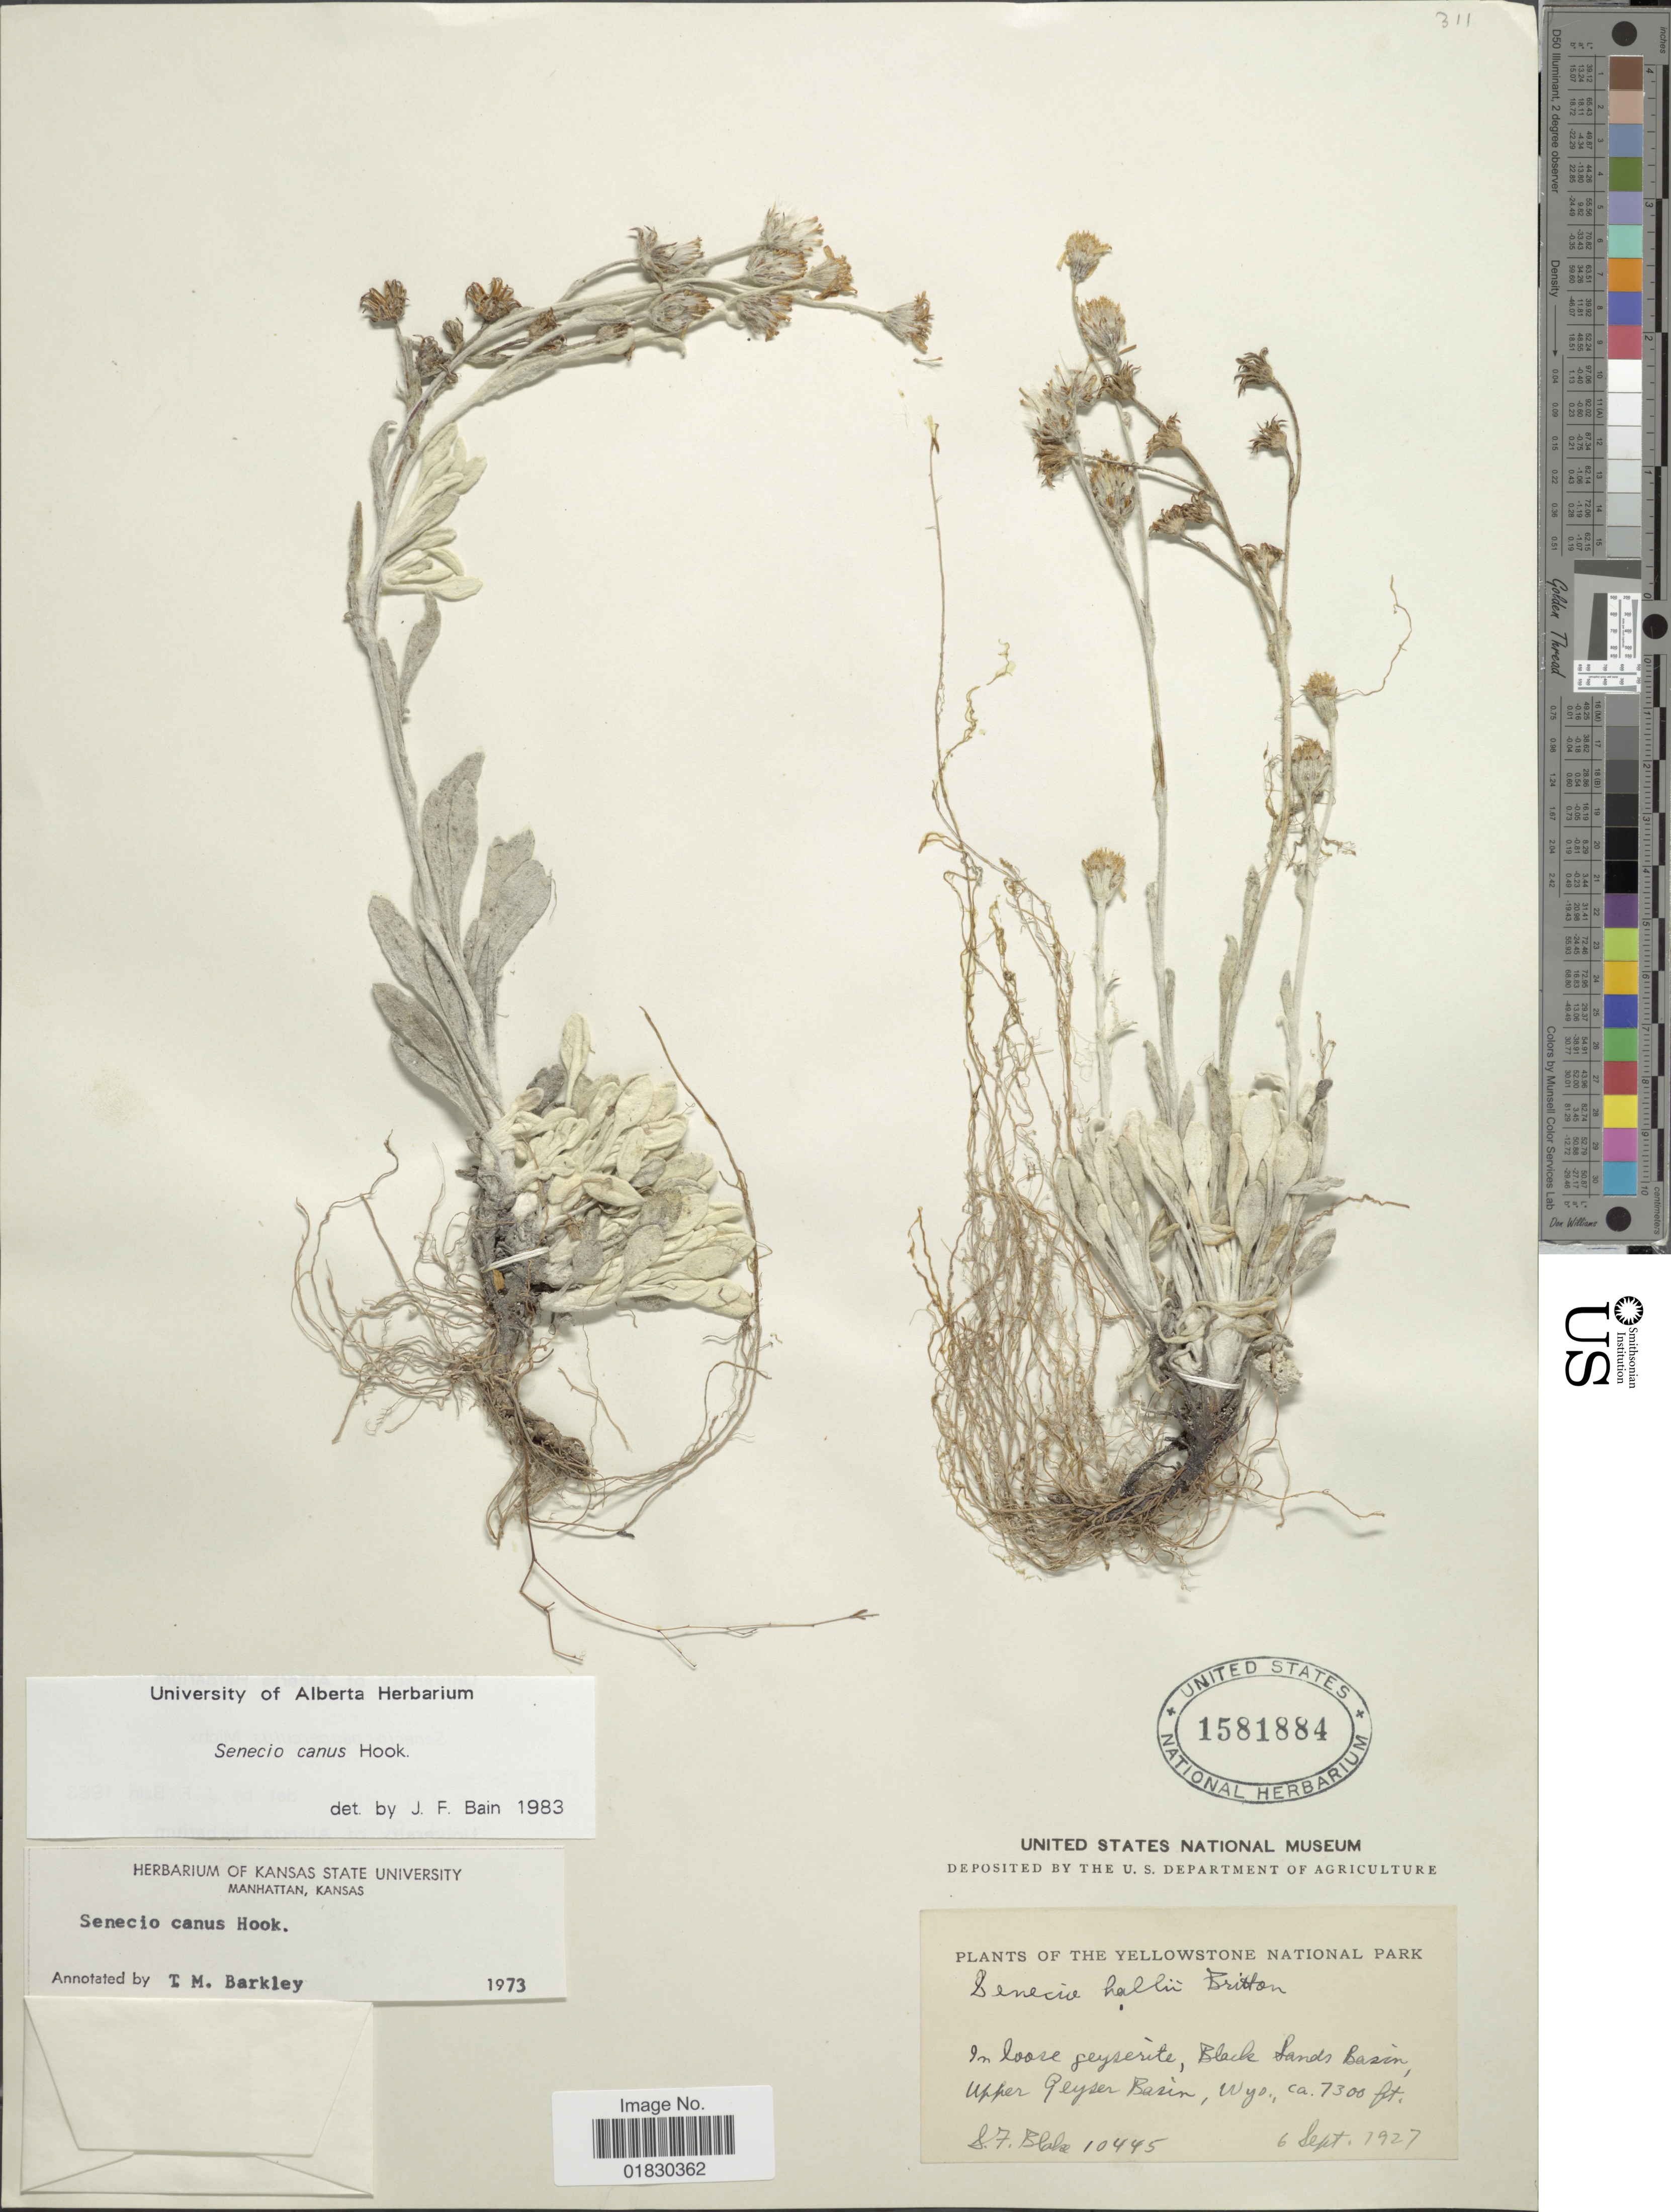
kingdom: Plantae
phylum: Tracheophyta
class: Magnoliopsida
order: Asterales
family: Asteraceae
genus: Packera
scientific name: Packera cana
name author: (Hook.) W.A. Weber & Á. Löve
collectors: S. Blake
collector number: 10445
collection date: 1927-09-06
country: United States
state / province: Wyoming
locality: The Yellowstone National Park, In loose geyserite, Black Sands Basin, upper Geysen Basin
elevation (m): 2225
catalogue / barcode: US 1581884